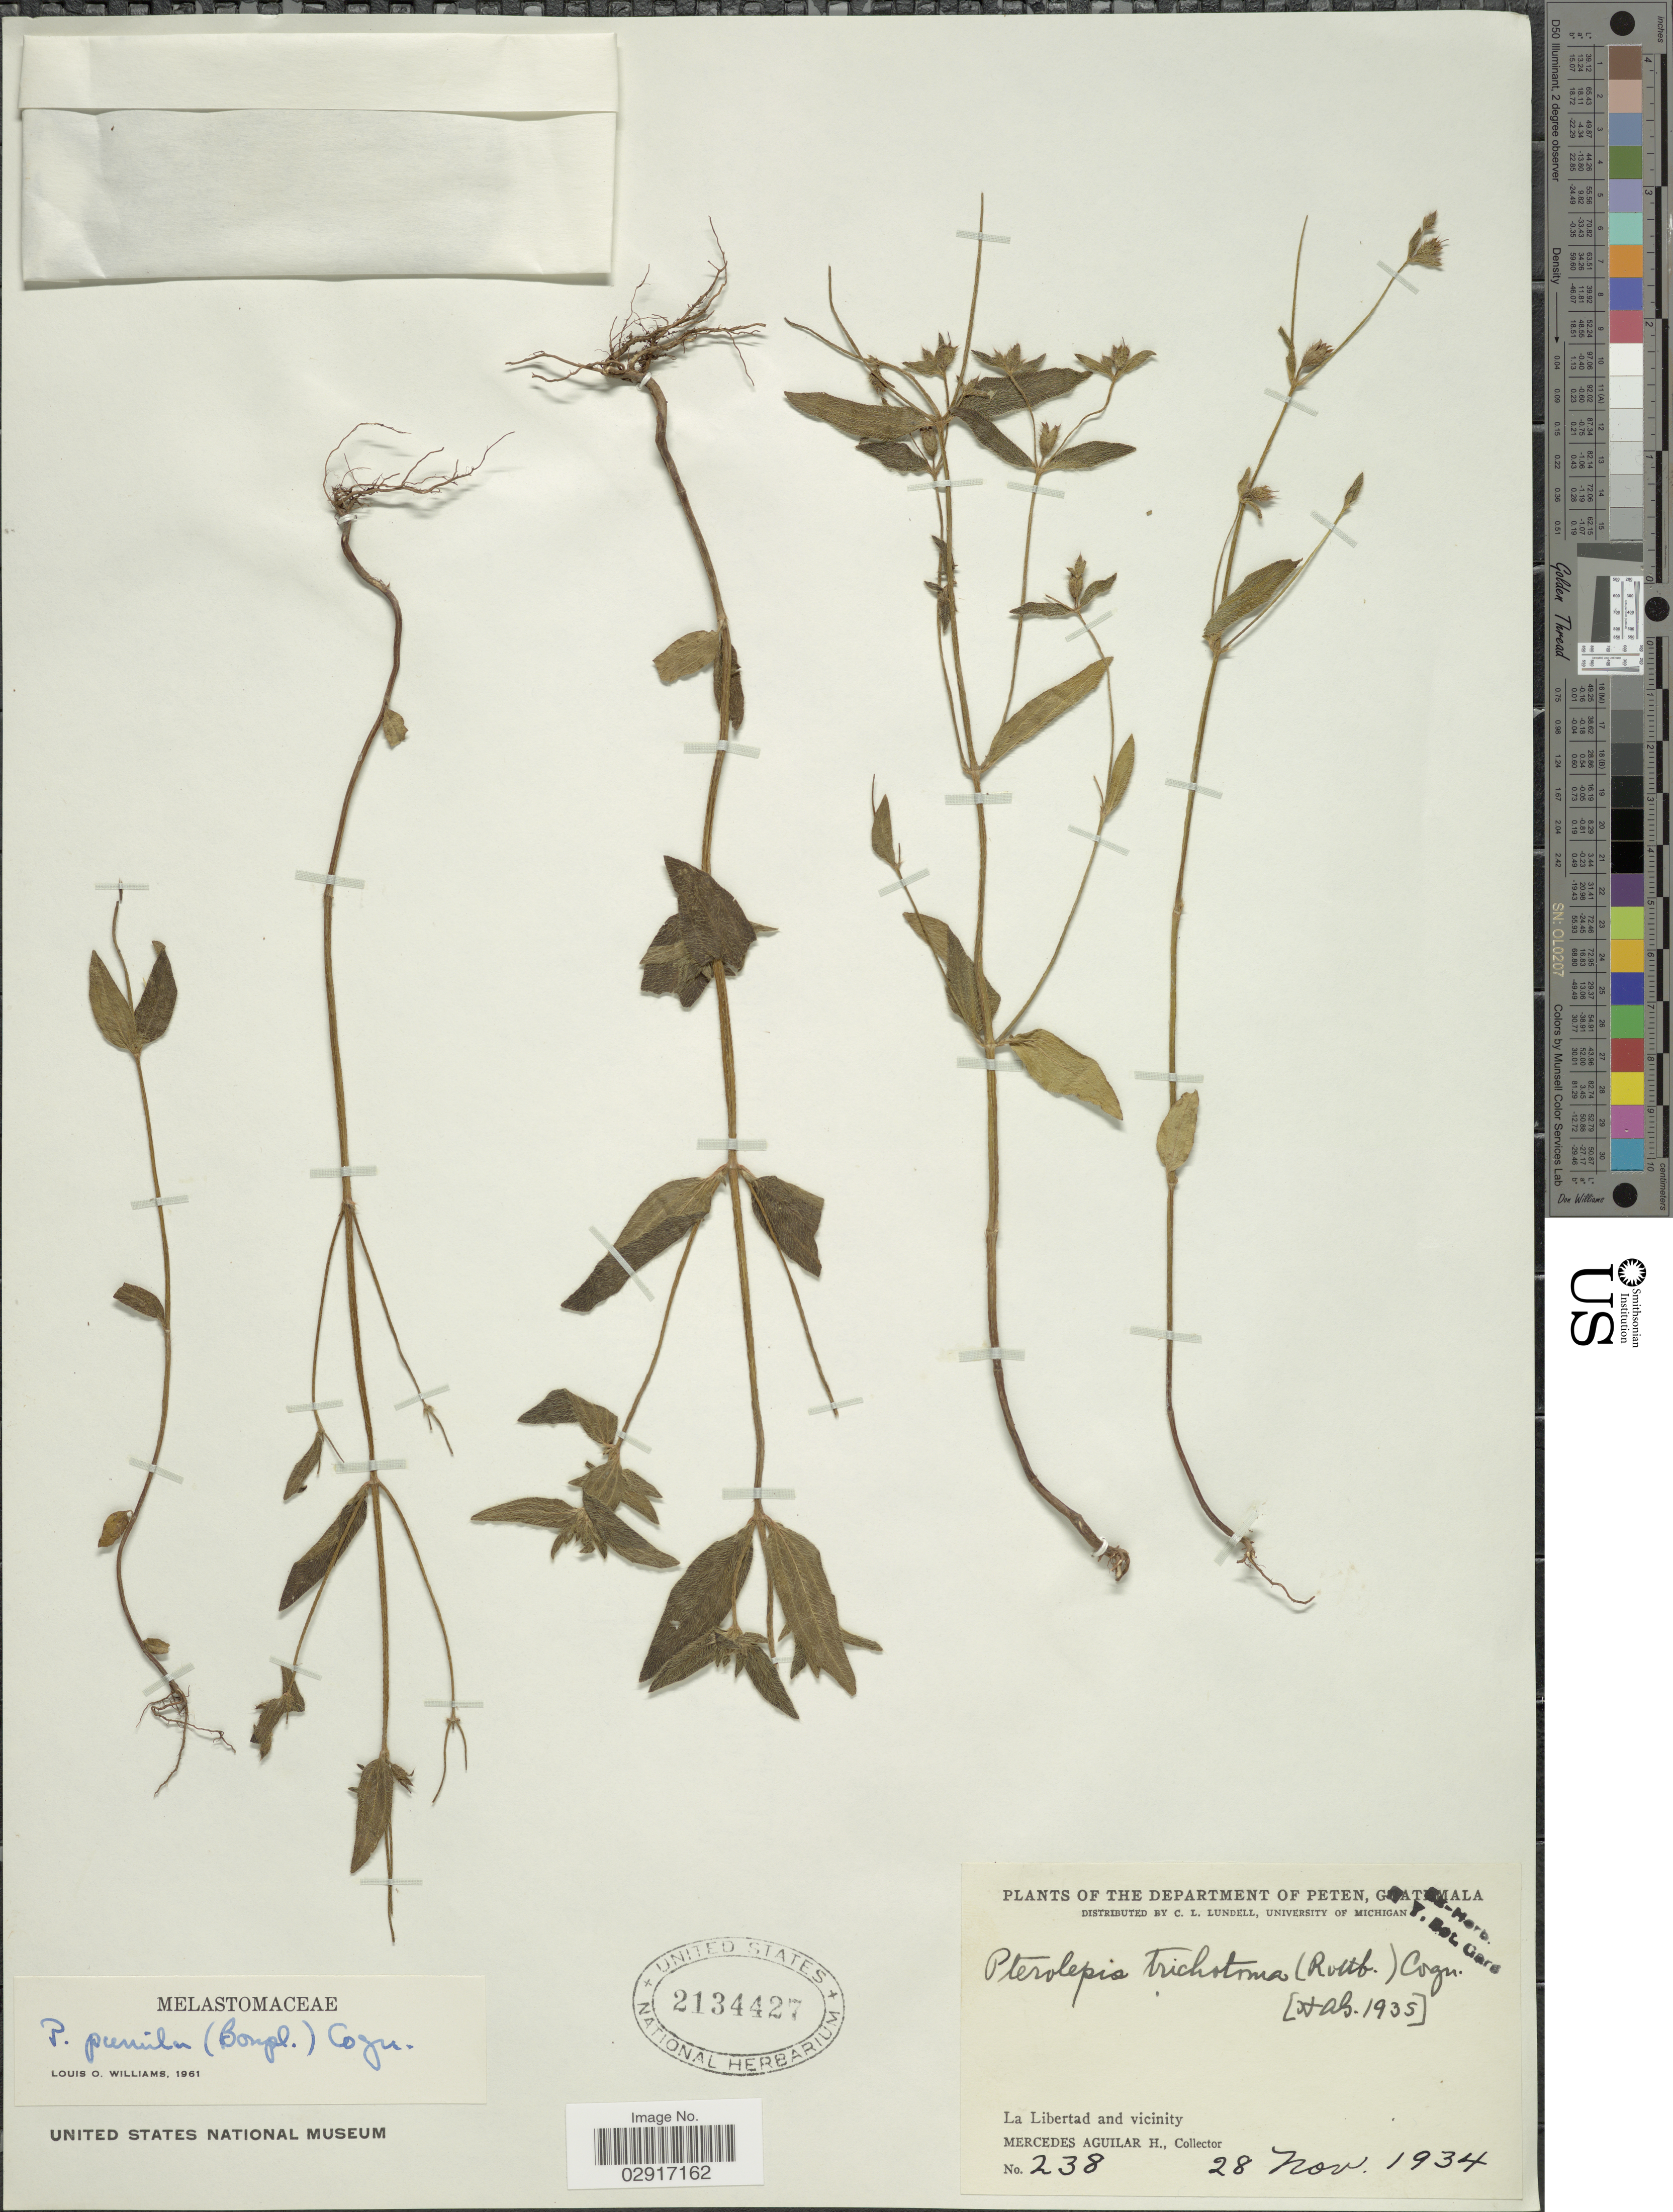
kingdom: Plantae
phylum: Tracheophyta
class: Magnoliopsida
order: Myrtales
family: Melastomataceae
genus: Pterolepis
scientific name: Pterolepis trichotoma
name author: (Rottb.) Cogn.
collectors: M. Aguilar H.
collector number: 238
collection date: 1934-11-28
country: Guatemala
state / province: El Petén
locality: Department of Peten. La Libertad and vicinity.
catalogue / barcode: US 2134427